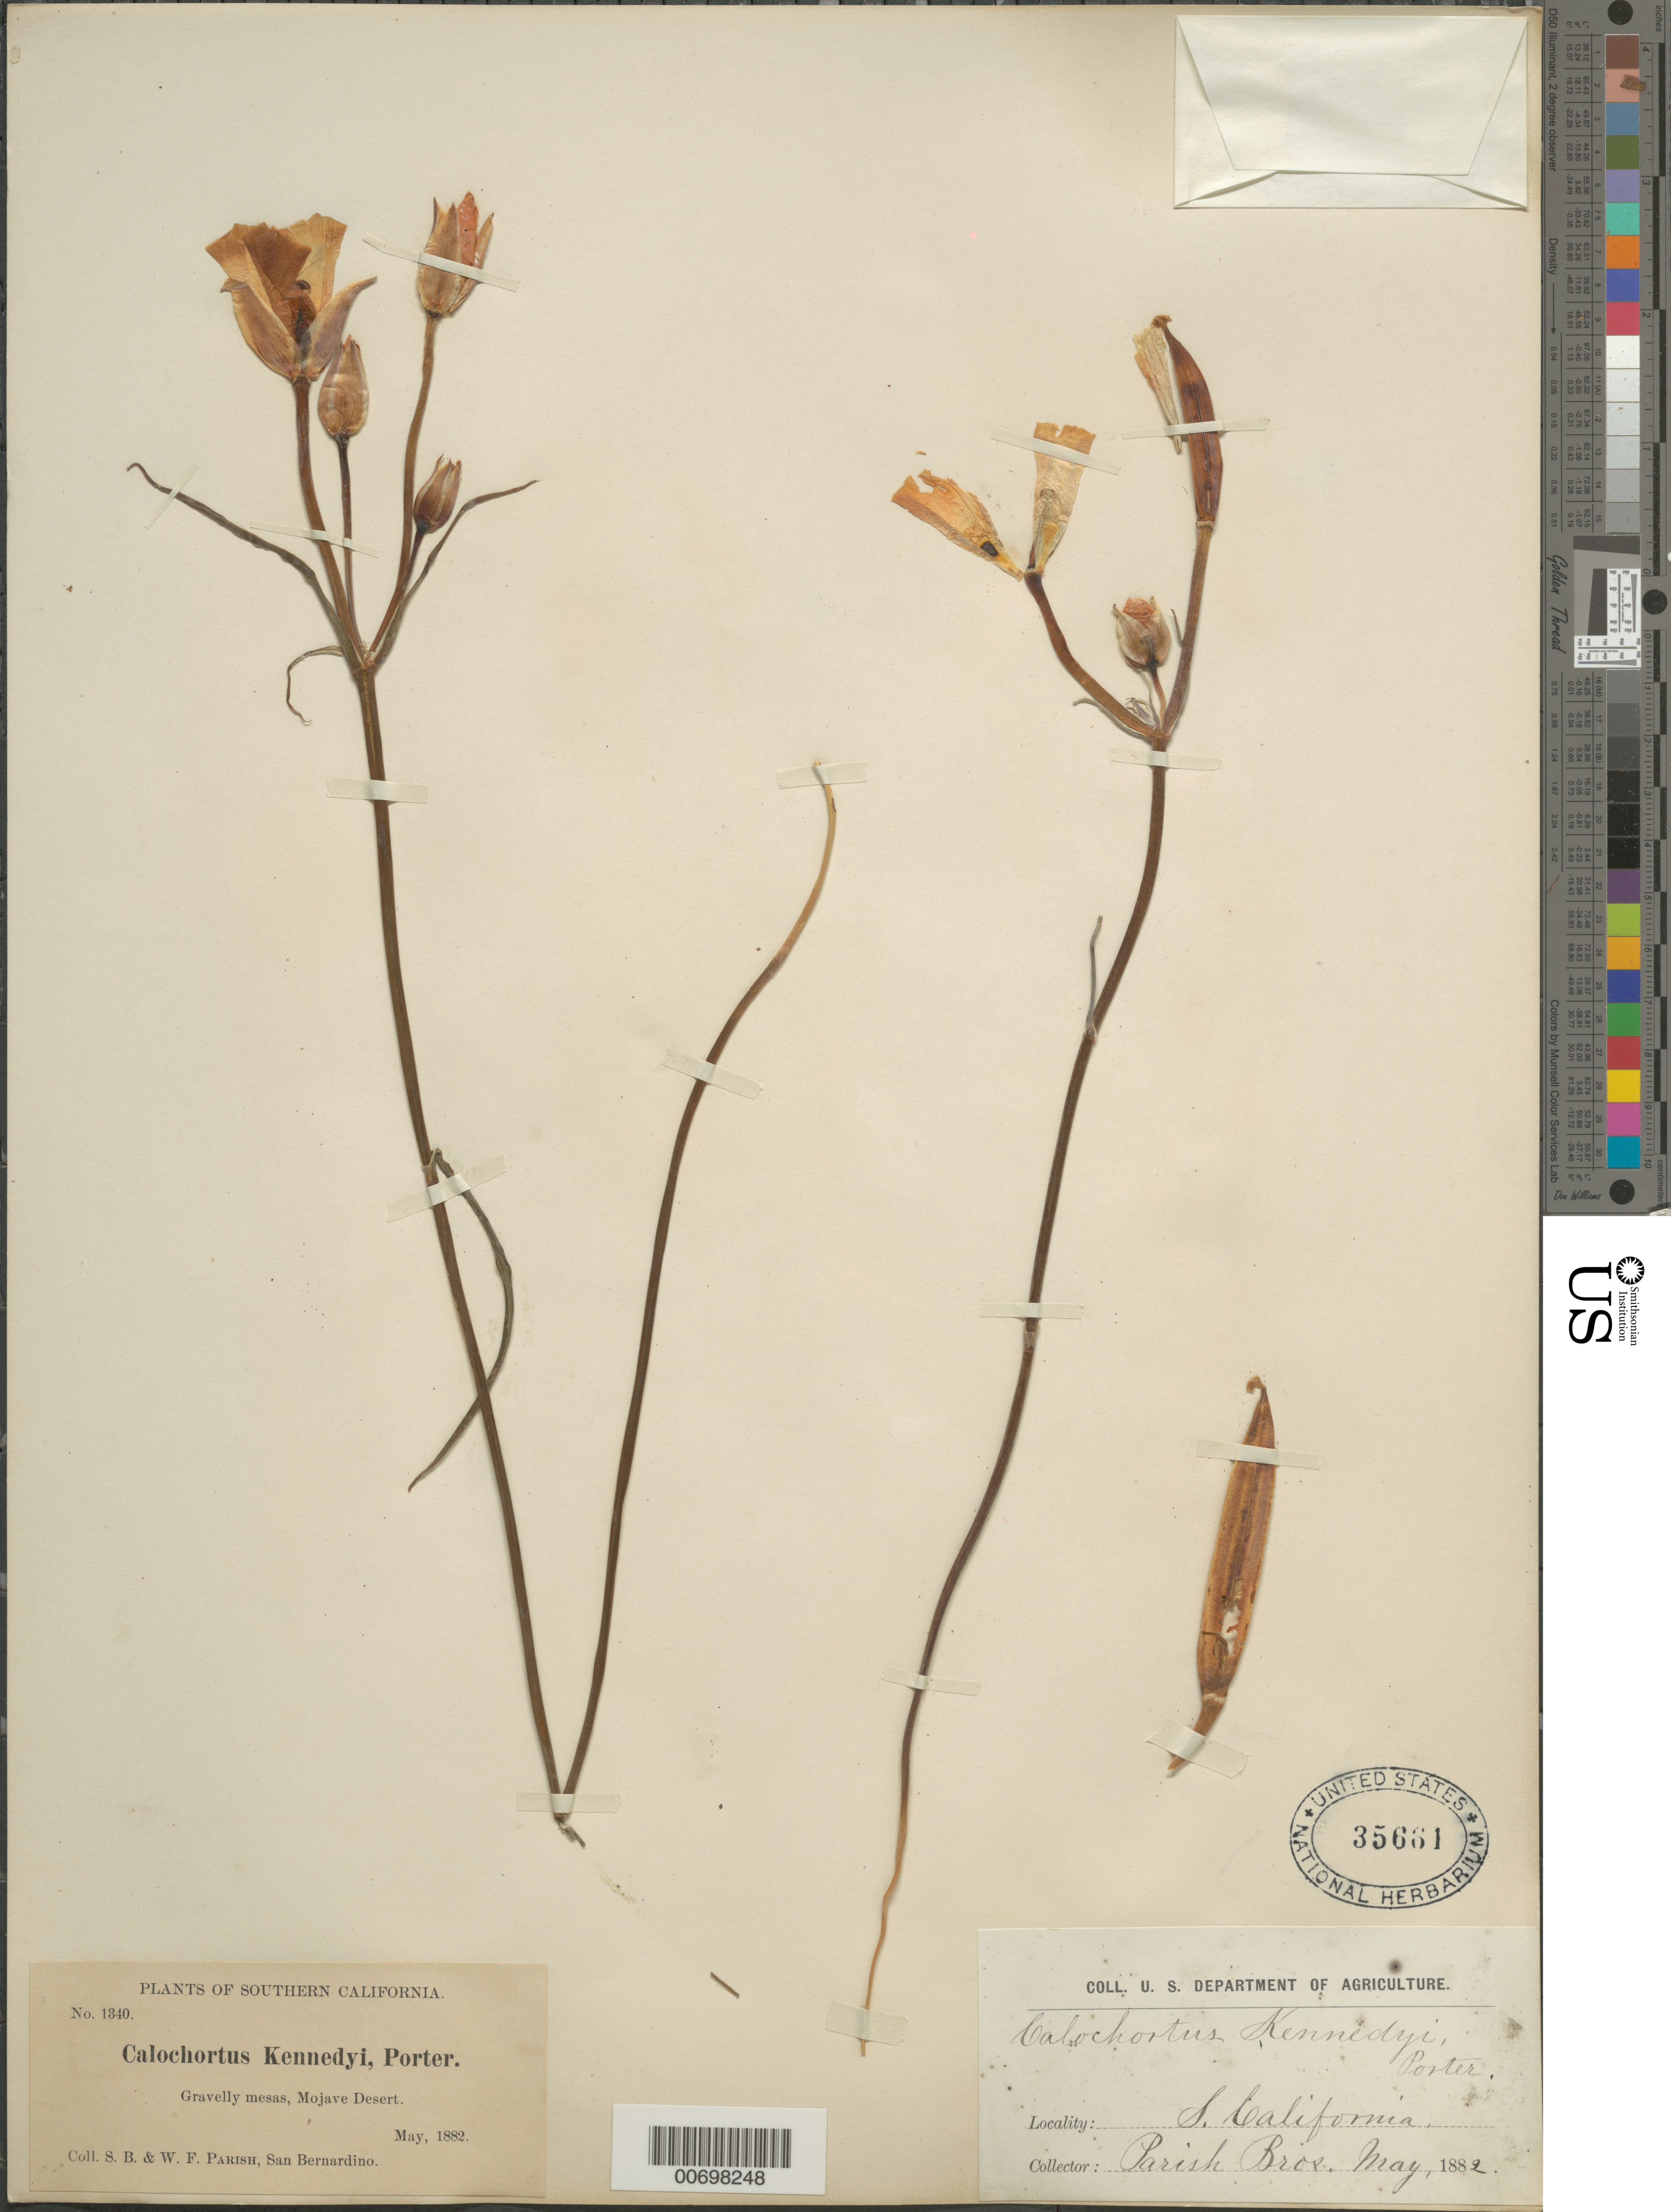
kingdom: Plantae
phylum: Tracheophyta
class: Liliopsida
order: Liliales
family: Liliaceae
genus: Calochortus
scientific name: Calochortus kennedyi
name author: Porter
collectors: S. B. Parish & W. F. Parish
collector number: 1340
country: United States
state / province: California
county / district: San Bernardino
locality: Gravelly mesas, Mojave Desert.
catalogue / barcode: US 35661